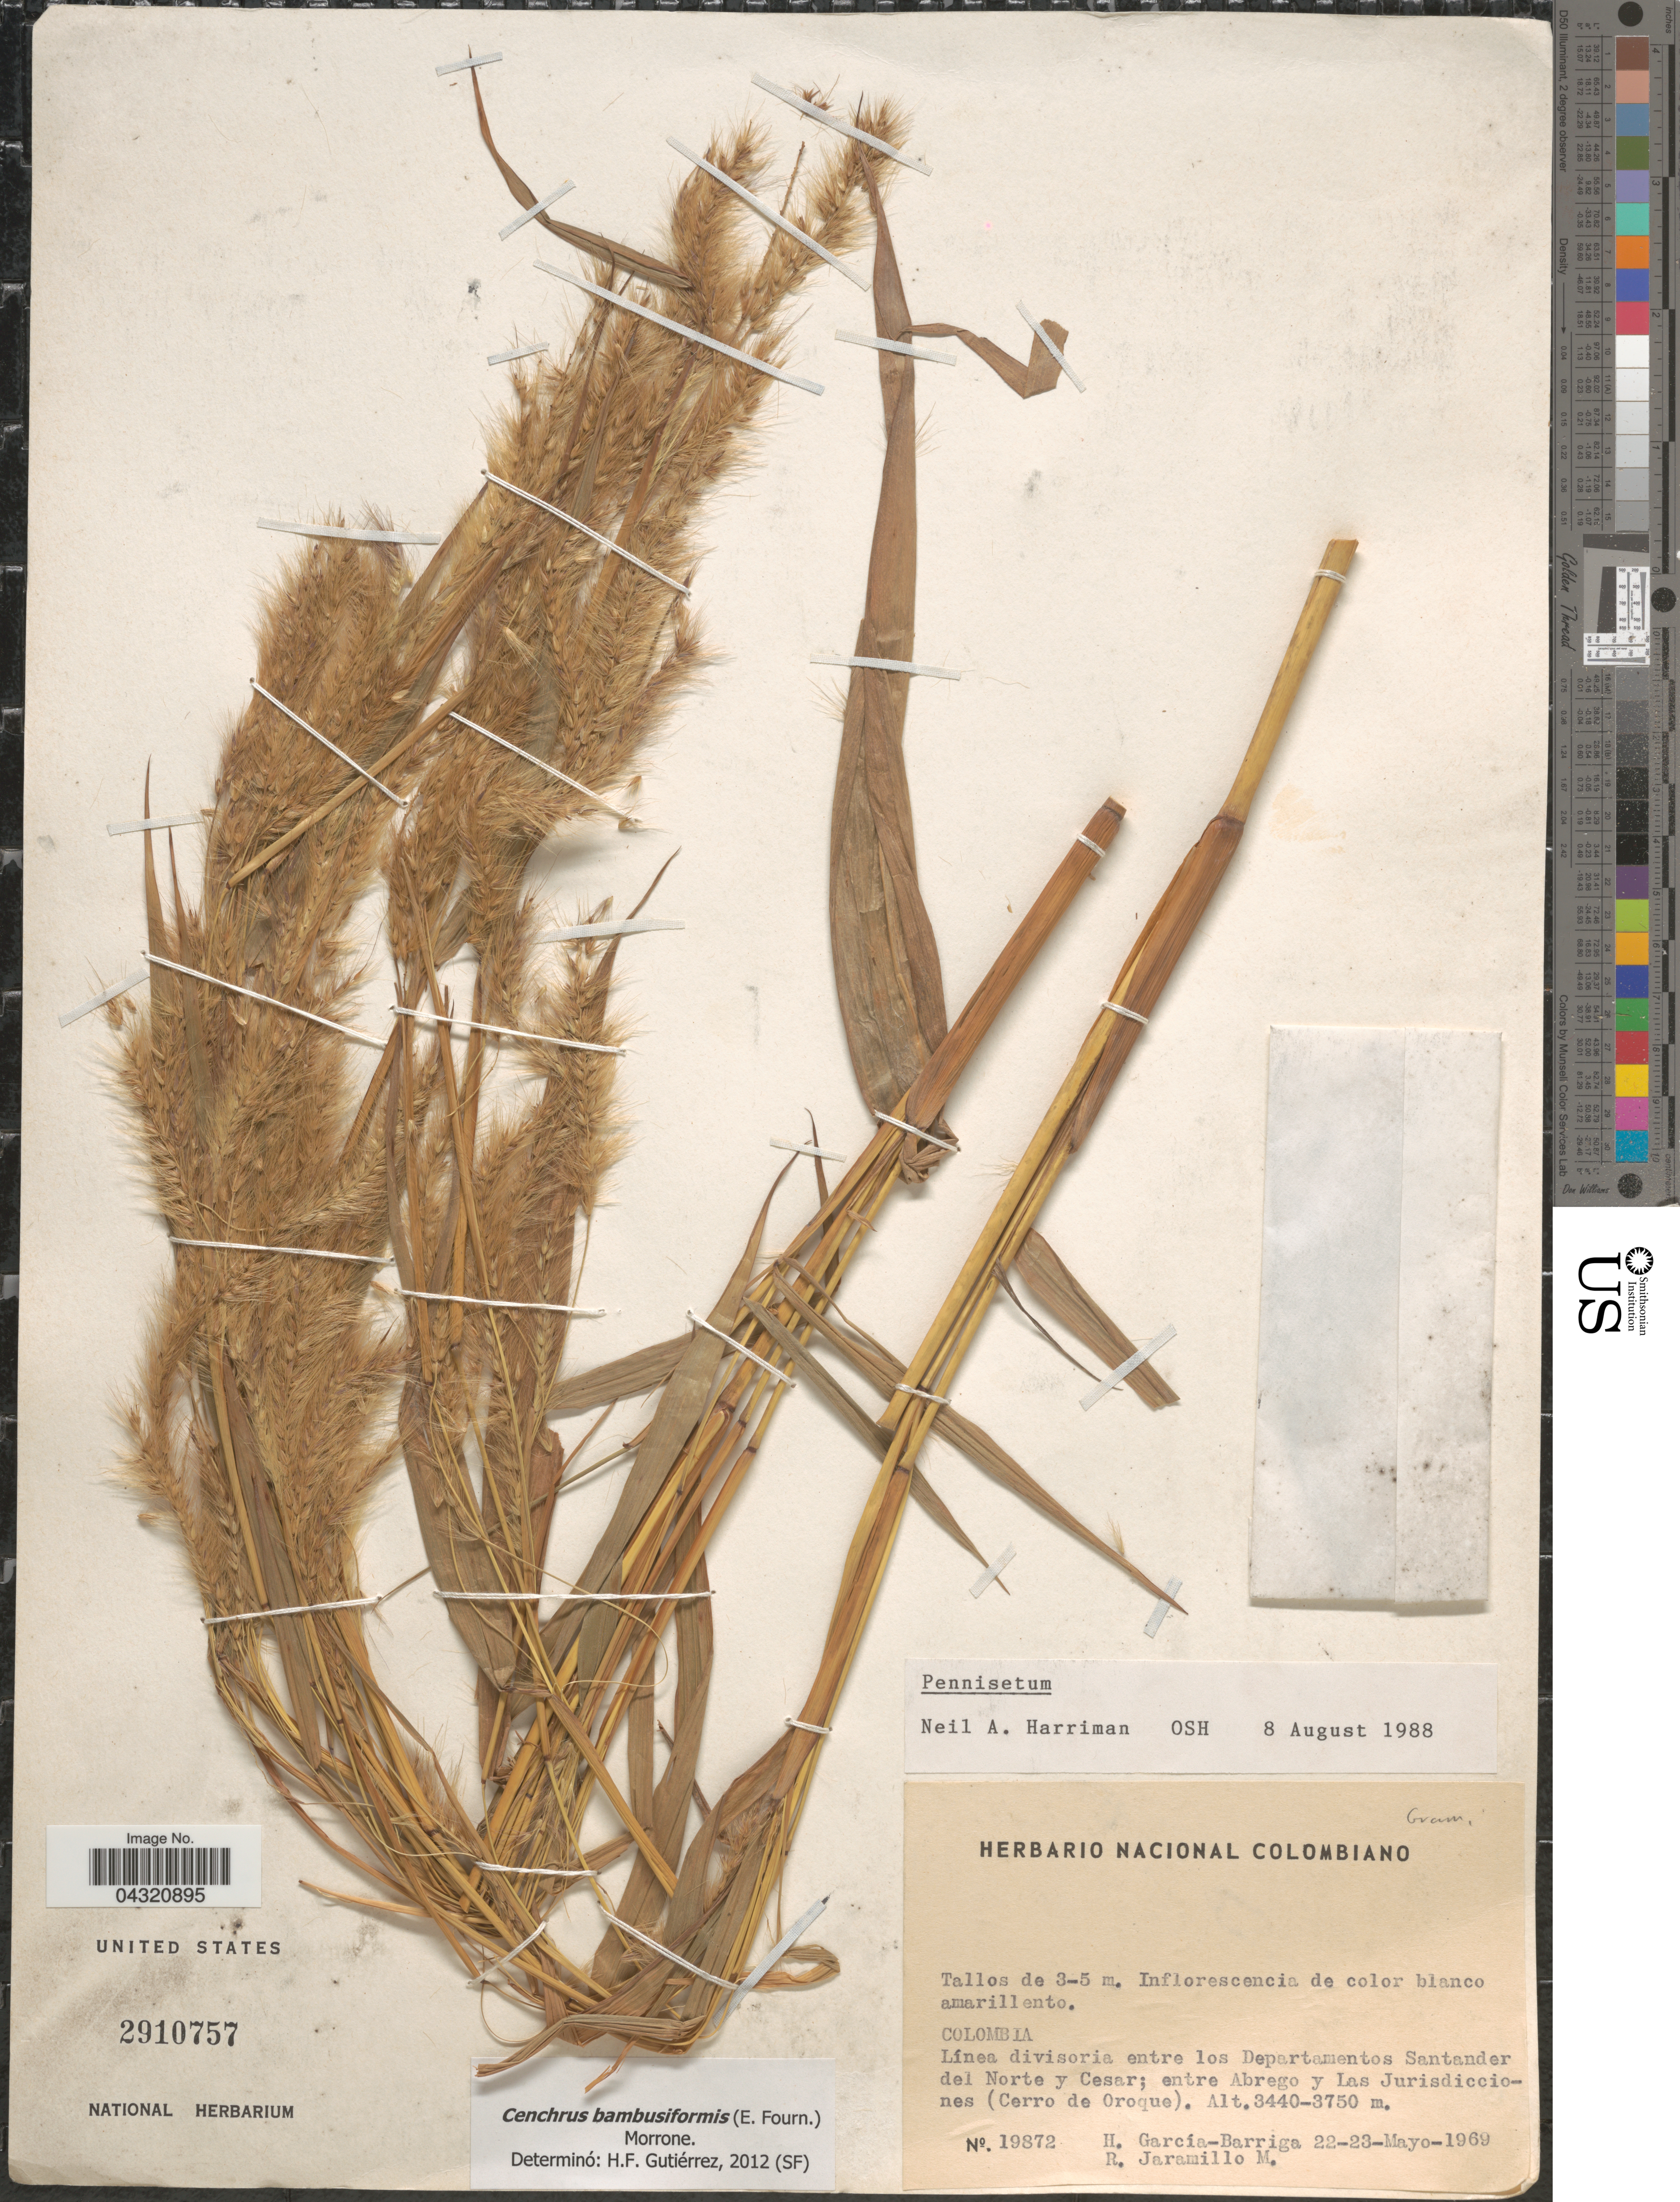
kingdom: Plantae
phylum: Tracheophyta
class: Liliopsida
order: Poales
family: Poaceae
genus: Cenchrus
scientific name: Cenchrus brownii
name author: Roem. & Schult.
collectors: H. García Barriga & R. Jaramillo M.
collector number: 19872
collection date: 1969-05-22/1969-05-23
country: Colombia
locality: Línea divisoria entre los Departamentos Santander del Norte y Cesar; entre Abrego y Las Juridicciones (Cerro de Oroque).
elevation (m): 3440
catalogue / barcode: US 2910757